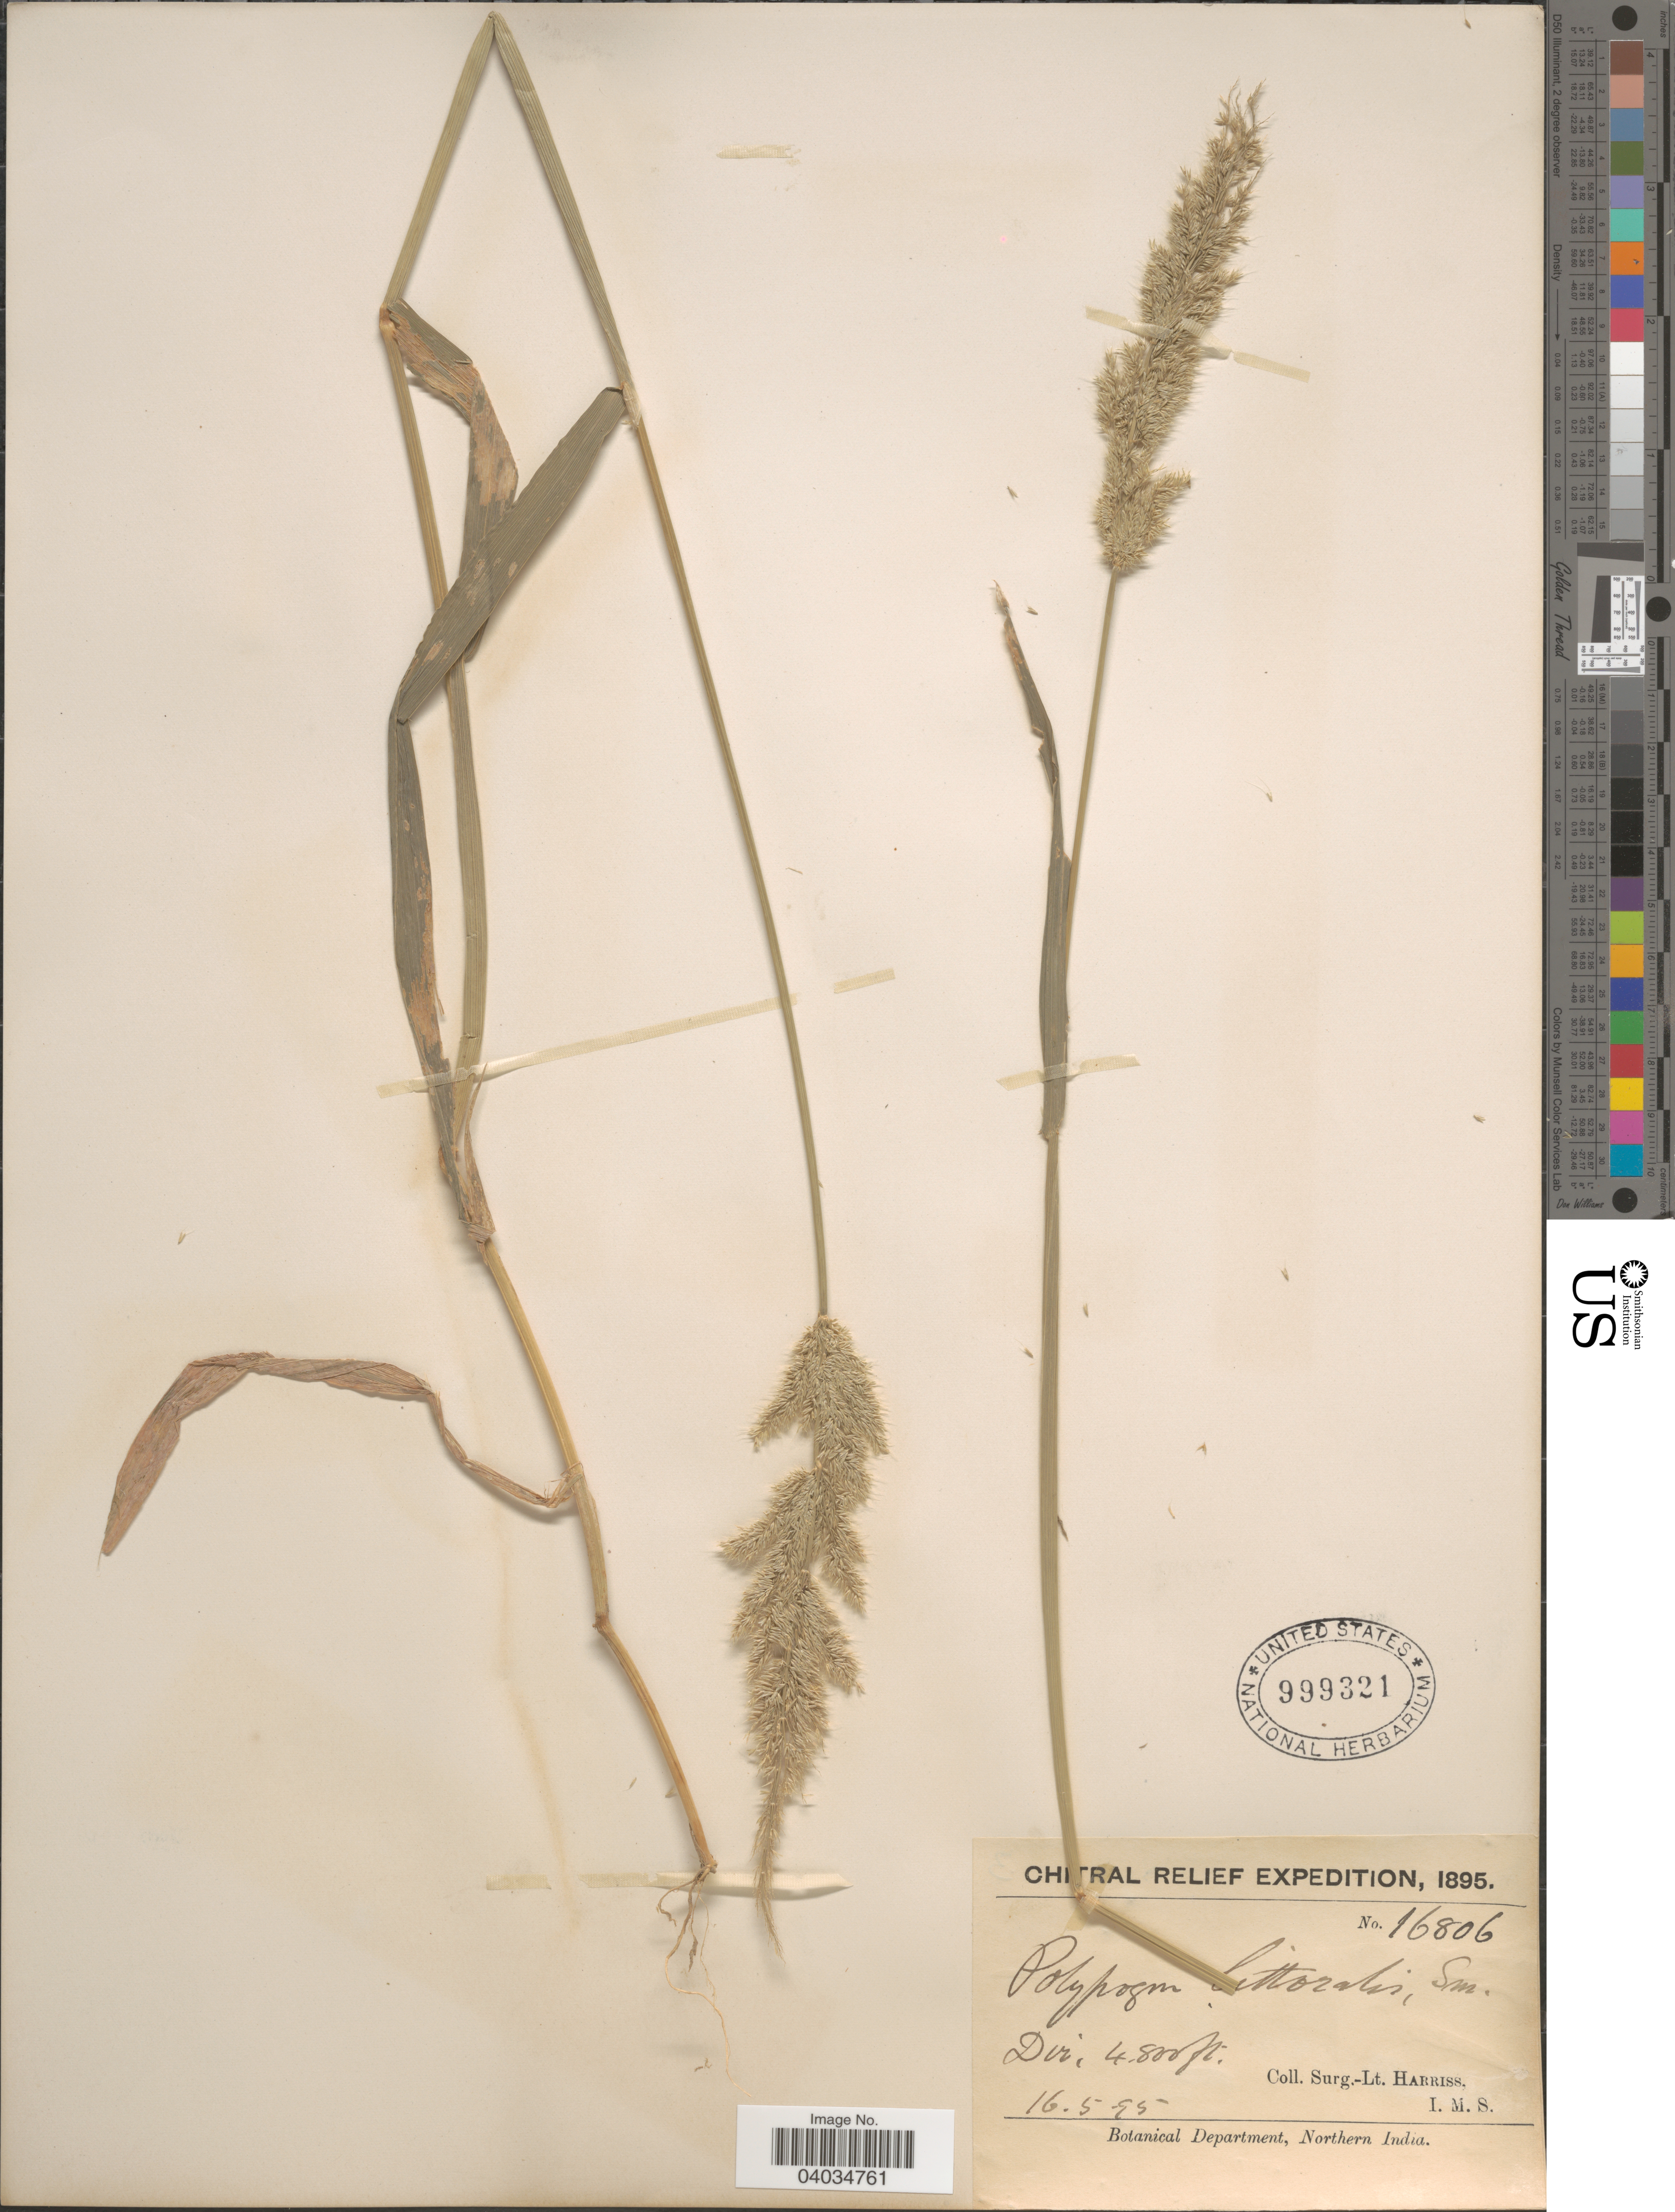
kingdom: Plantae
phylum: Tracheophyta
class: Liliopsida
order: Poales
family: Poaceae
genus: Polypogon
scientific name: Polypogon sp.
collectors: S. A. Harris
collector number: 16806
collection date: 1895-05-16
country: India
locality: Dir.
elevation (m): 1463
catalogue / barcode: US 999321